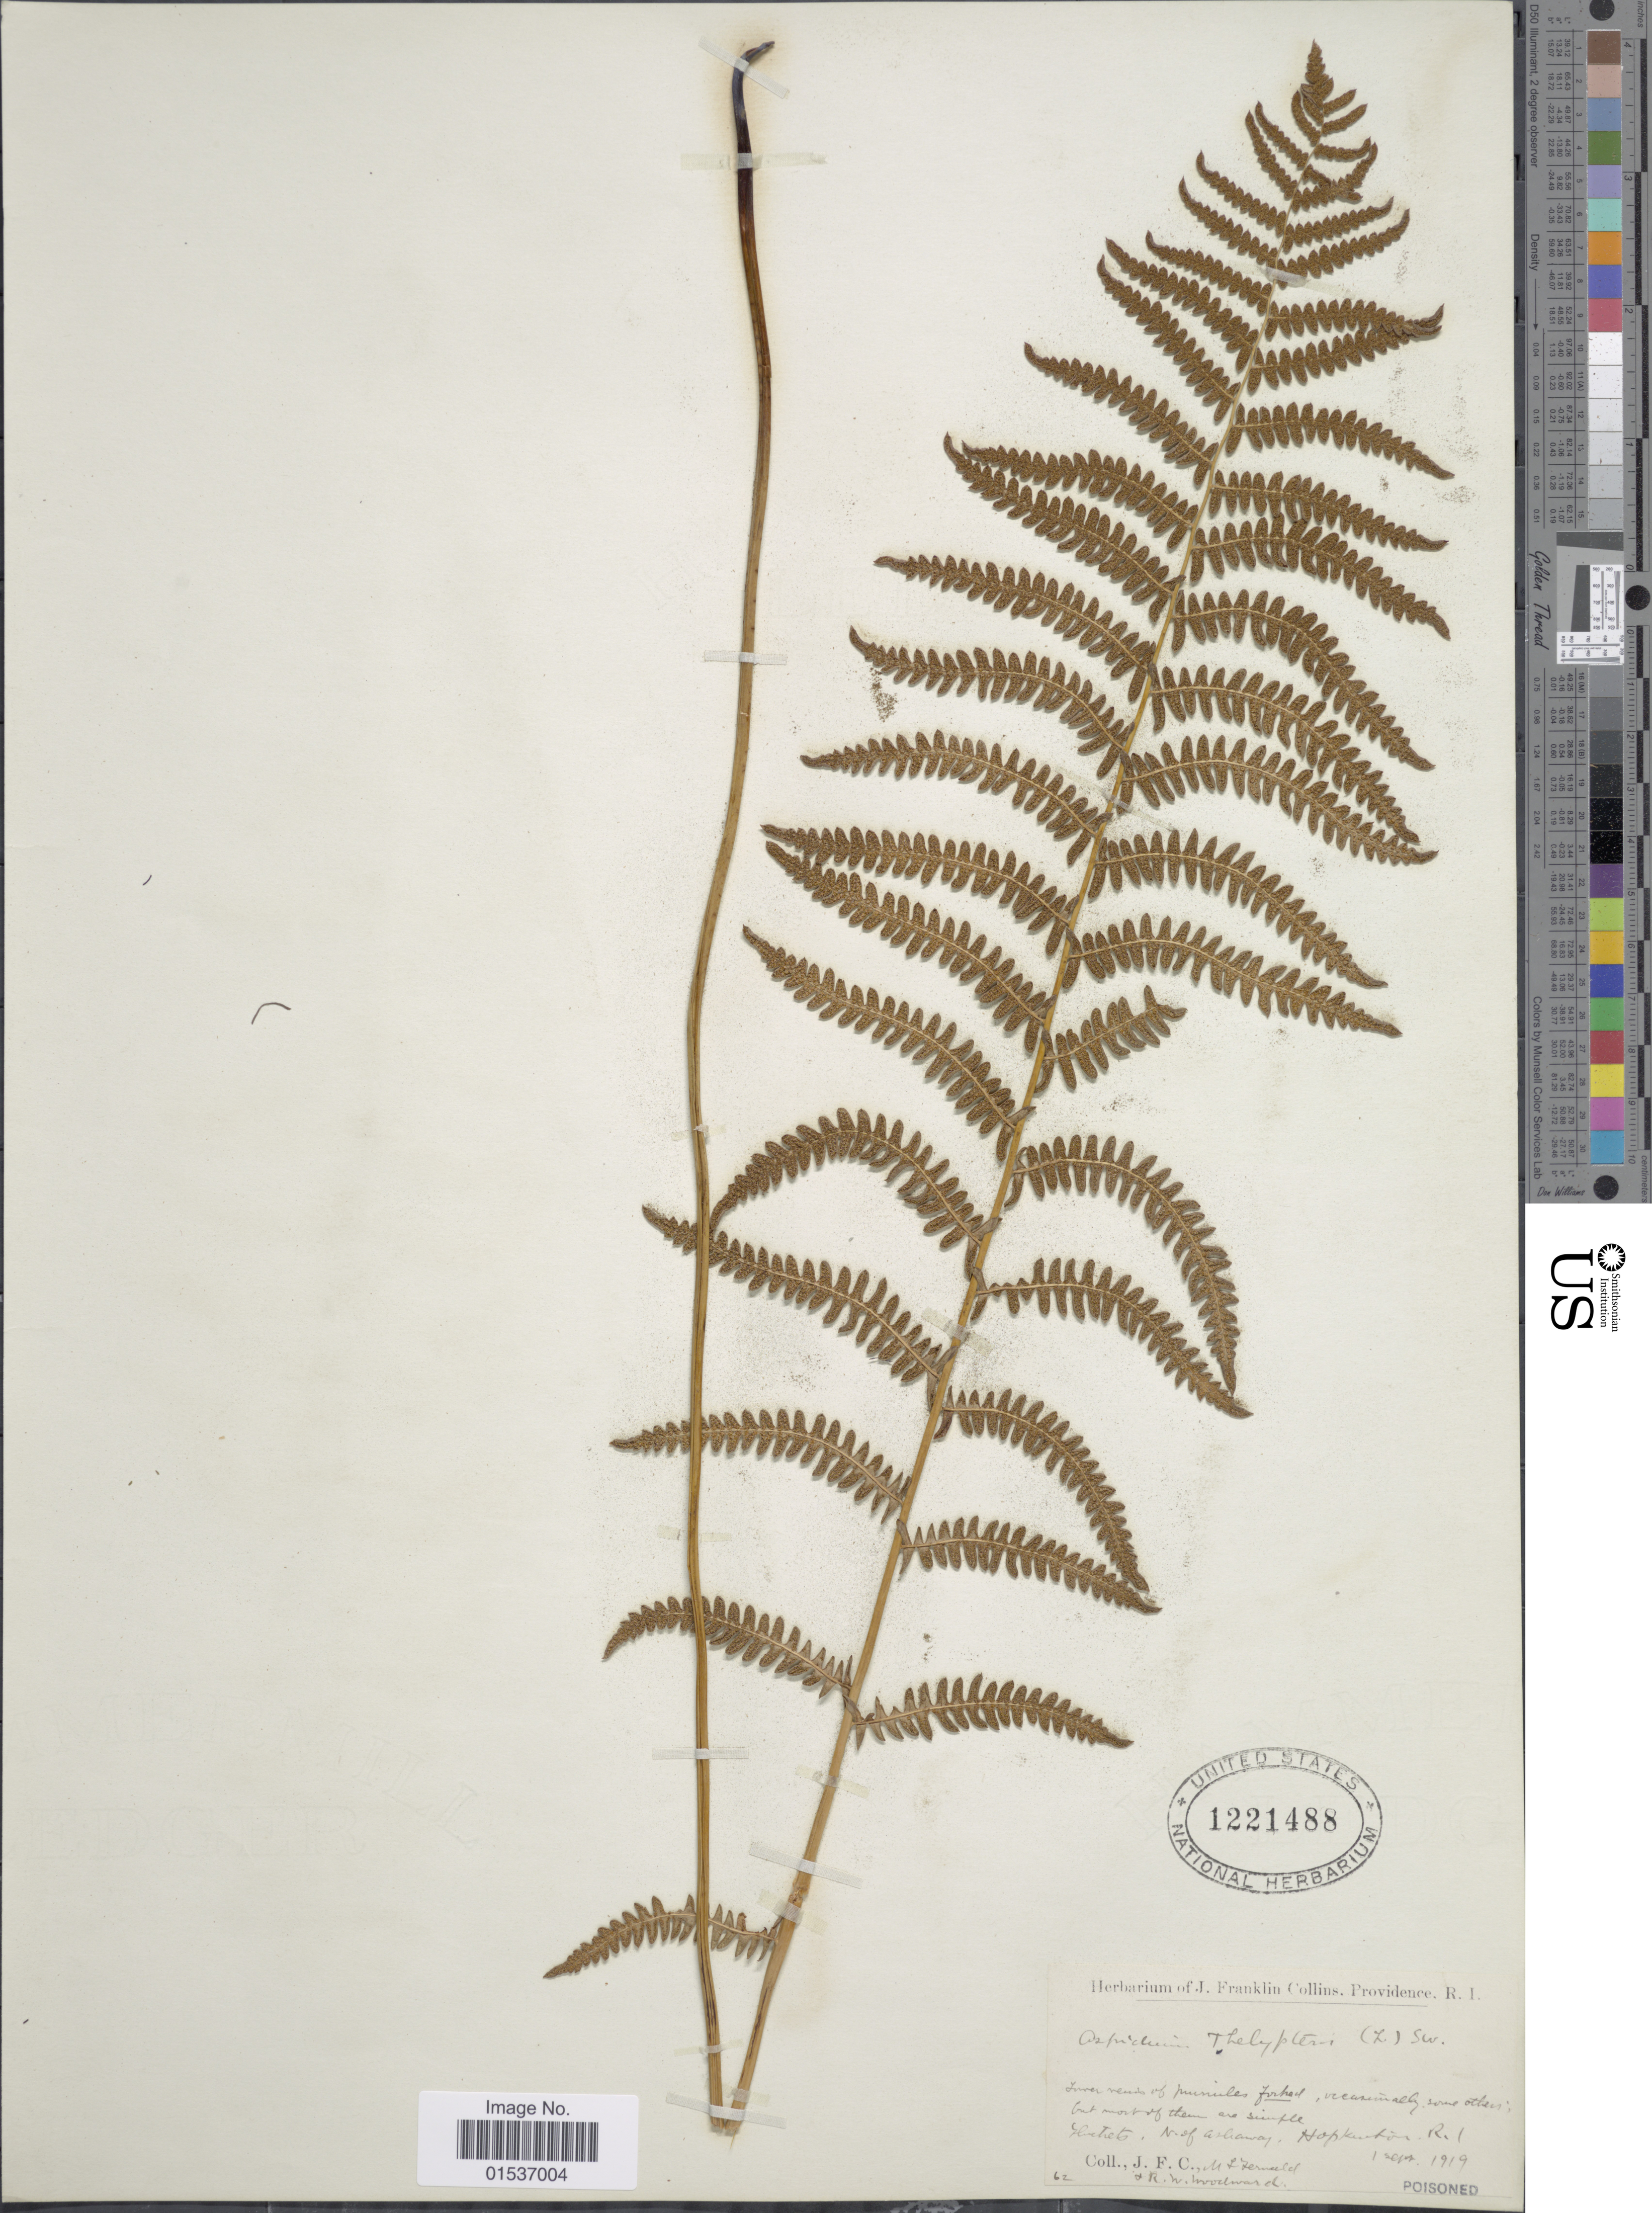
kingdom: Plantae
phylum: Tracheophyta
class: Polypodiopsida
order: Polypodiales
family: Thelypteridaceae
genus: Thelypteris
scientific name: Thelypteris palustris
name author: (Salisb.) Schott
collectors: J. Collins, M. L. Fernald & R. Woodward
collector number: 62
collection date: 1919-09-01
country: United States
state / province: Rhode Island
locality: N, of Ashaway, Hopkinton.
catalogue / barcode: US 1221488